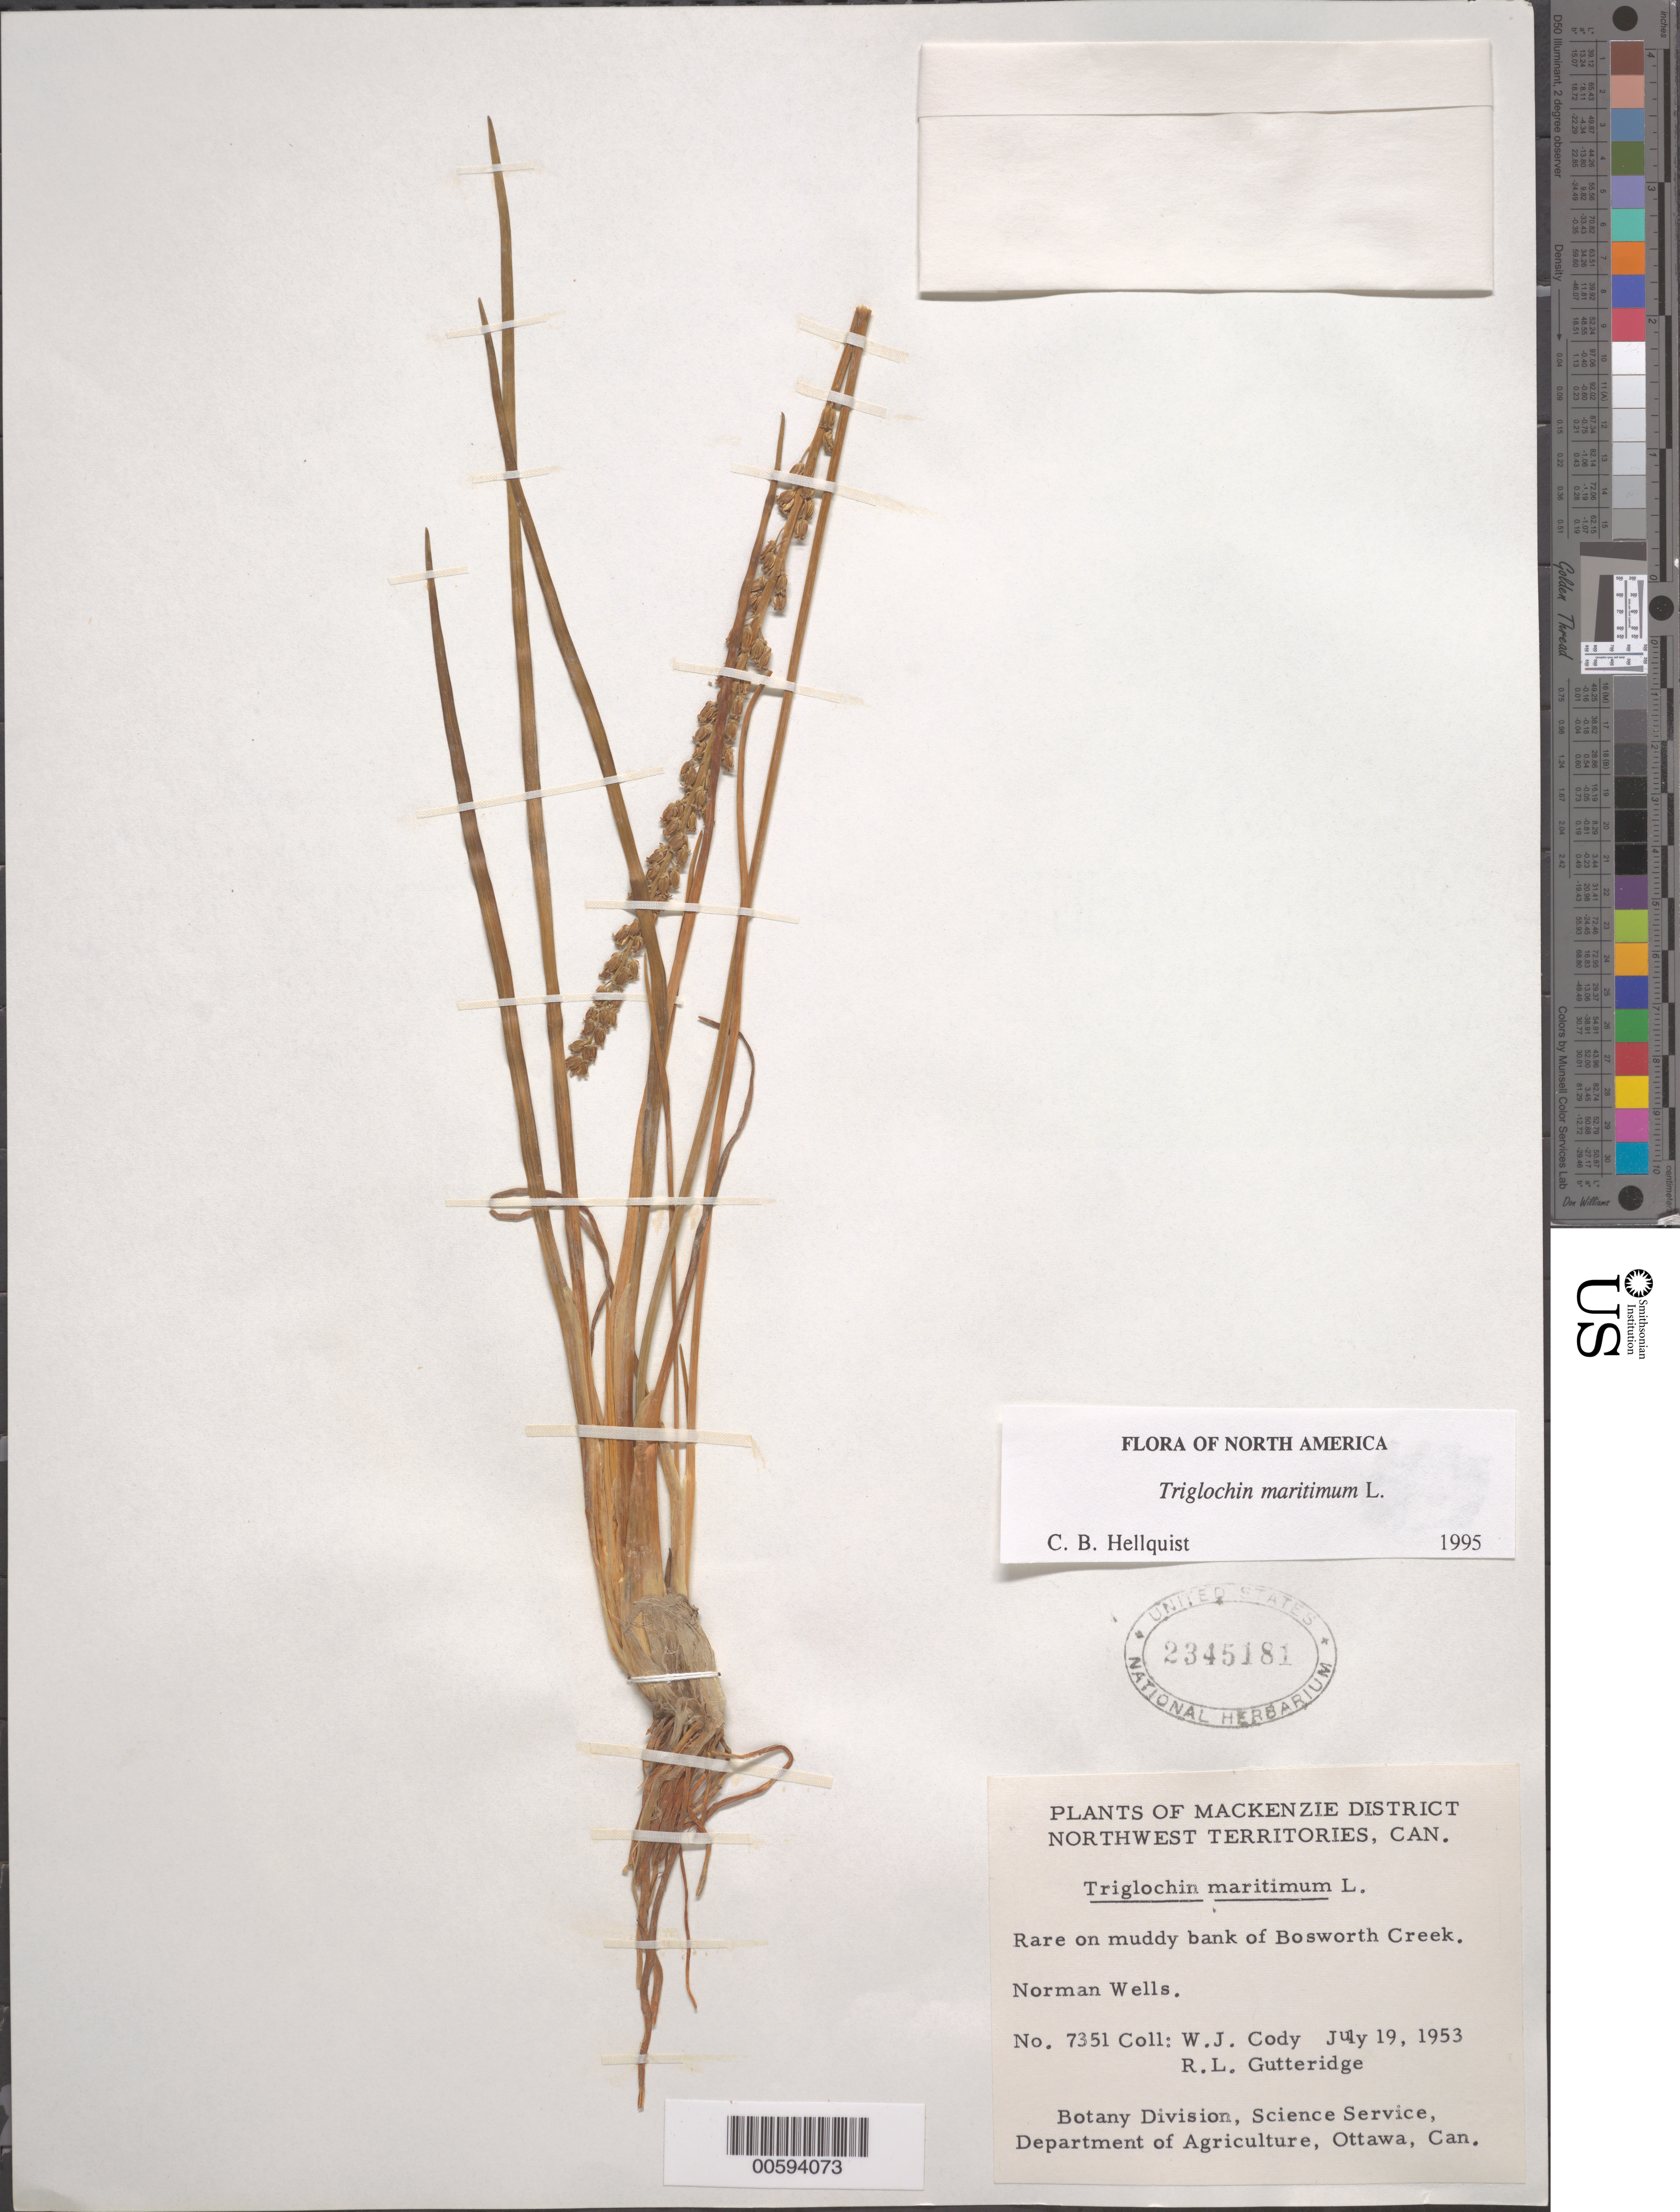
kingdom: Plantae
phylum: Tracheophyta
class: Liliopsida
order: Alismatales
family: Juncaginaceae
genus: Triglochin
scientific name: Triglochin maritima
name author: L.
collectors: W. Cody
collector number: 7351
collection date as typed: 19 Jul 1953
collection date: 1953-07-19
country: Canada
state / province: Northwest Territories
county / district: Mackenzie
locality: Bosworth Creek, Norman Wells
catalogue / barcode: US 2345181